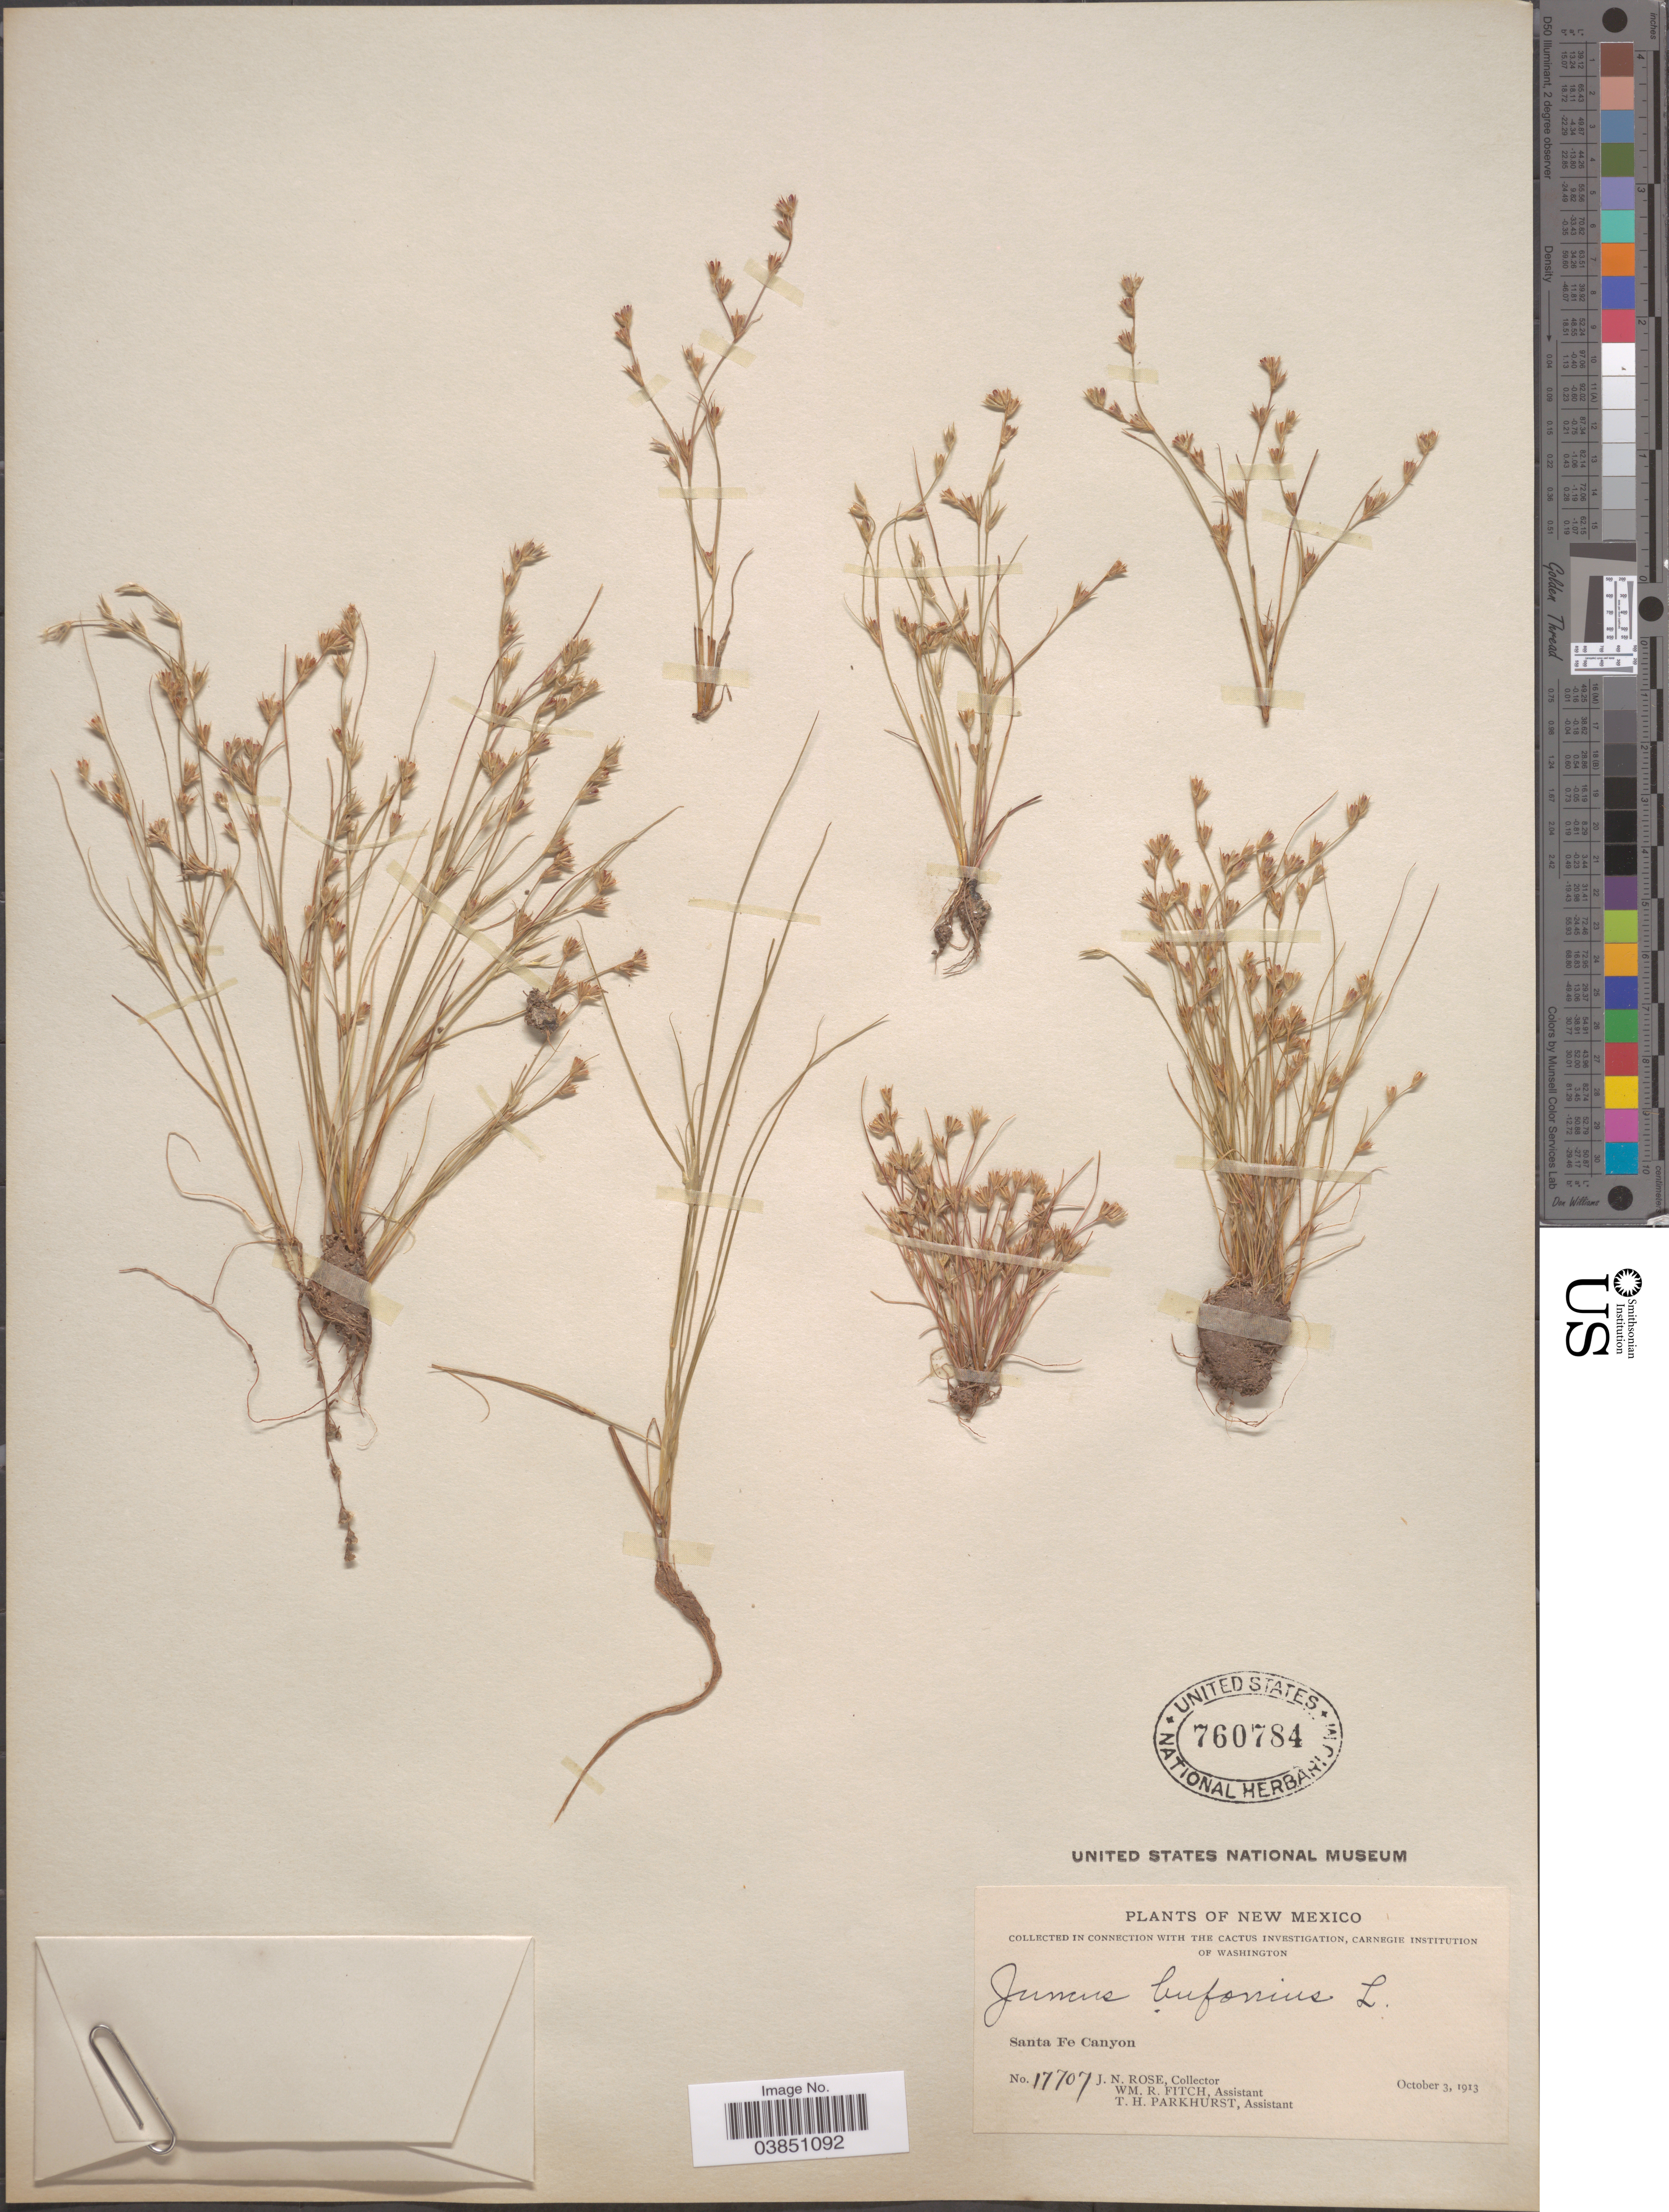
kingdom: Plantae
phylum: Tracheophyta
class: Liliopsida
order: Poales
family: Juncaceae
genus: Juncus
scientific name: Juncus bufonius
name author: L.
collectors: J. N. Rose, W. R. Fitch & T. Parkhurst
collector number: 17707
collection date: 1913-10-03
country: United States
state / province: New Mexico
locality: Santa Fe Canyon.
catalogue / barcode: US 760784